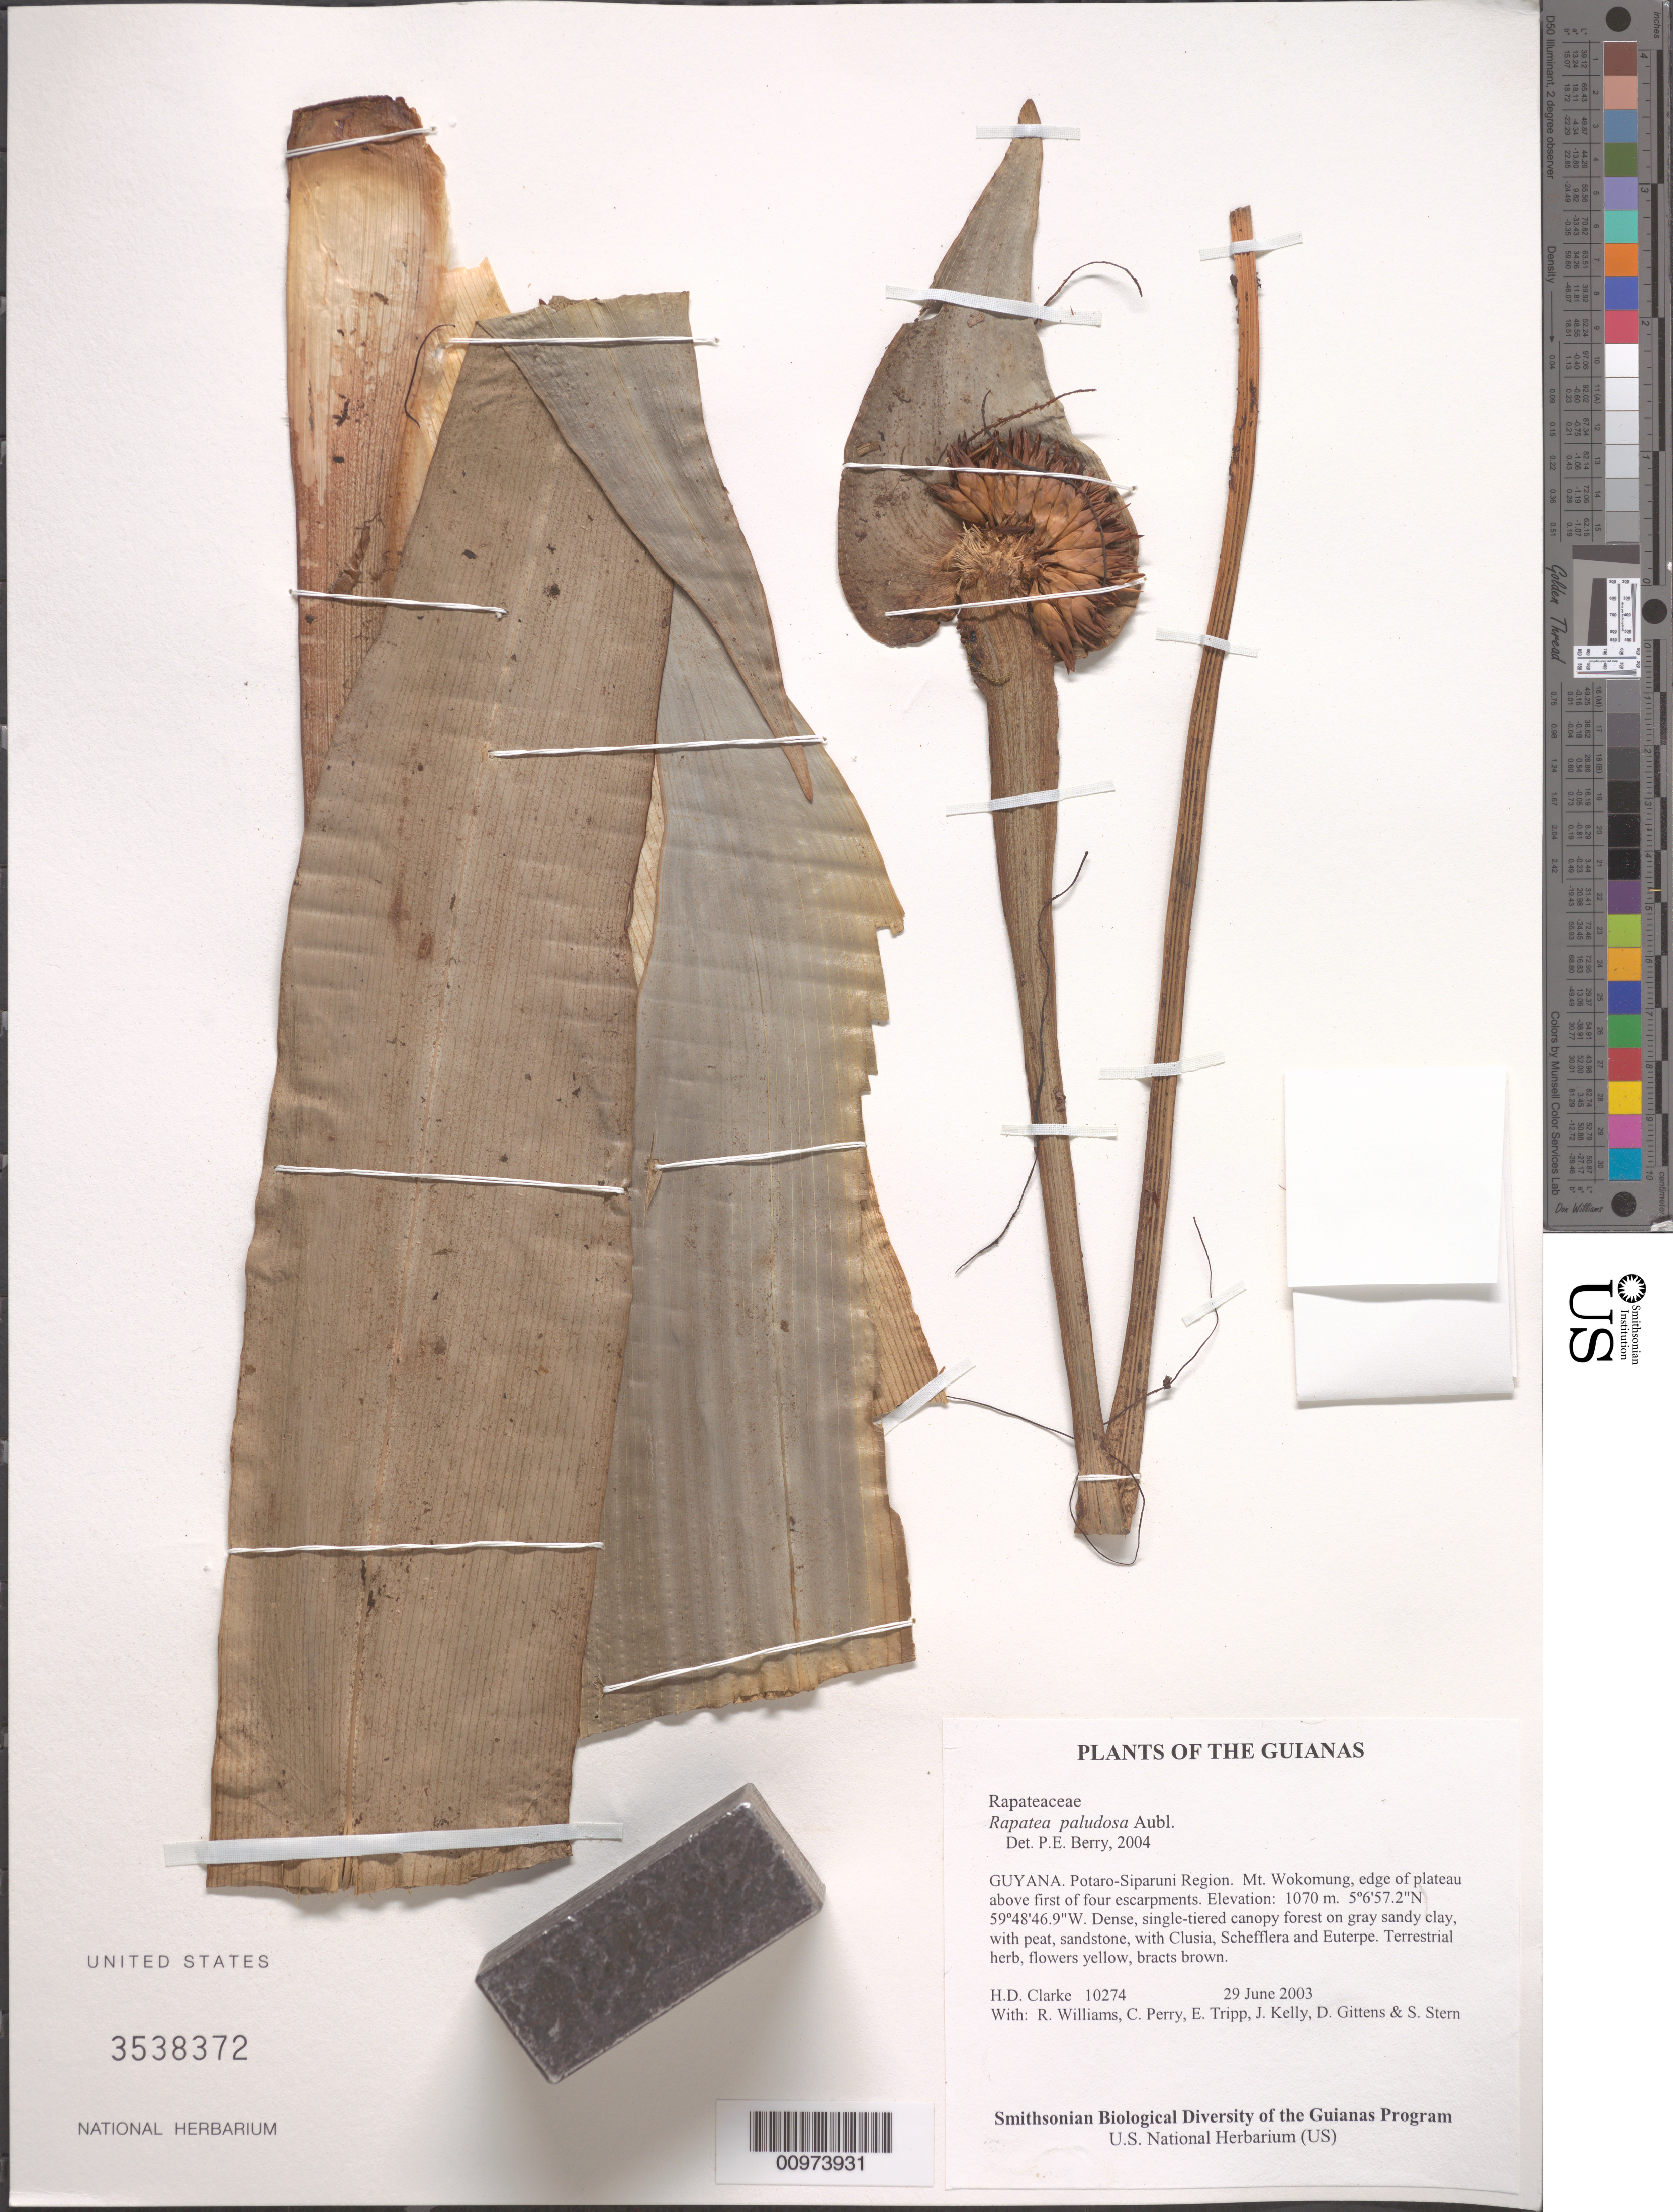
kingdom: Plantae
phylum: Tracheophyta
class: Liliopsida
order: Poales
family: Rapateaceae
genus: Rapatea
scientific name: Rapatea paludosa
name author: Aubl.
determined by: Berry, P. E., (WIS), University of Wisconsin - Madison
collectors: H. D. Clarke, R. Williams, C. Perry, E. Tripp, J. Kelly, D. Gittens & S. R. Stern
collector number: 10274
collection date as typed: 29 June 2003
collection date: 2003-06-29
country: Guyana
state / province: Potaro-Siparuni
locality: Mt. Wokomung, edge of plateau above first of four escarpments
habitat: Dense, single-tiered canopy forest on gray sandy clay, with peat, sandstone, with Clusia, Schefflera and Euterpe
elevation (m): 1070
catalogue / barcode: US 3538372